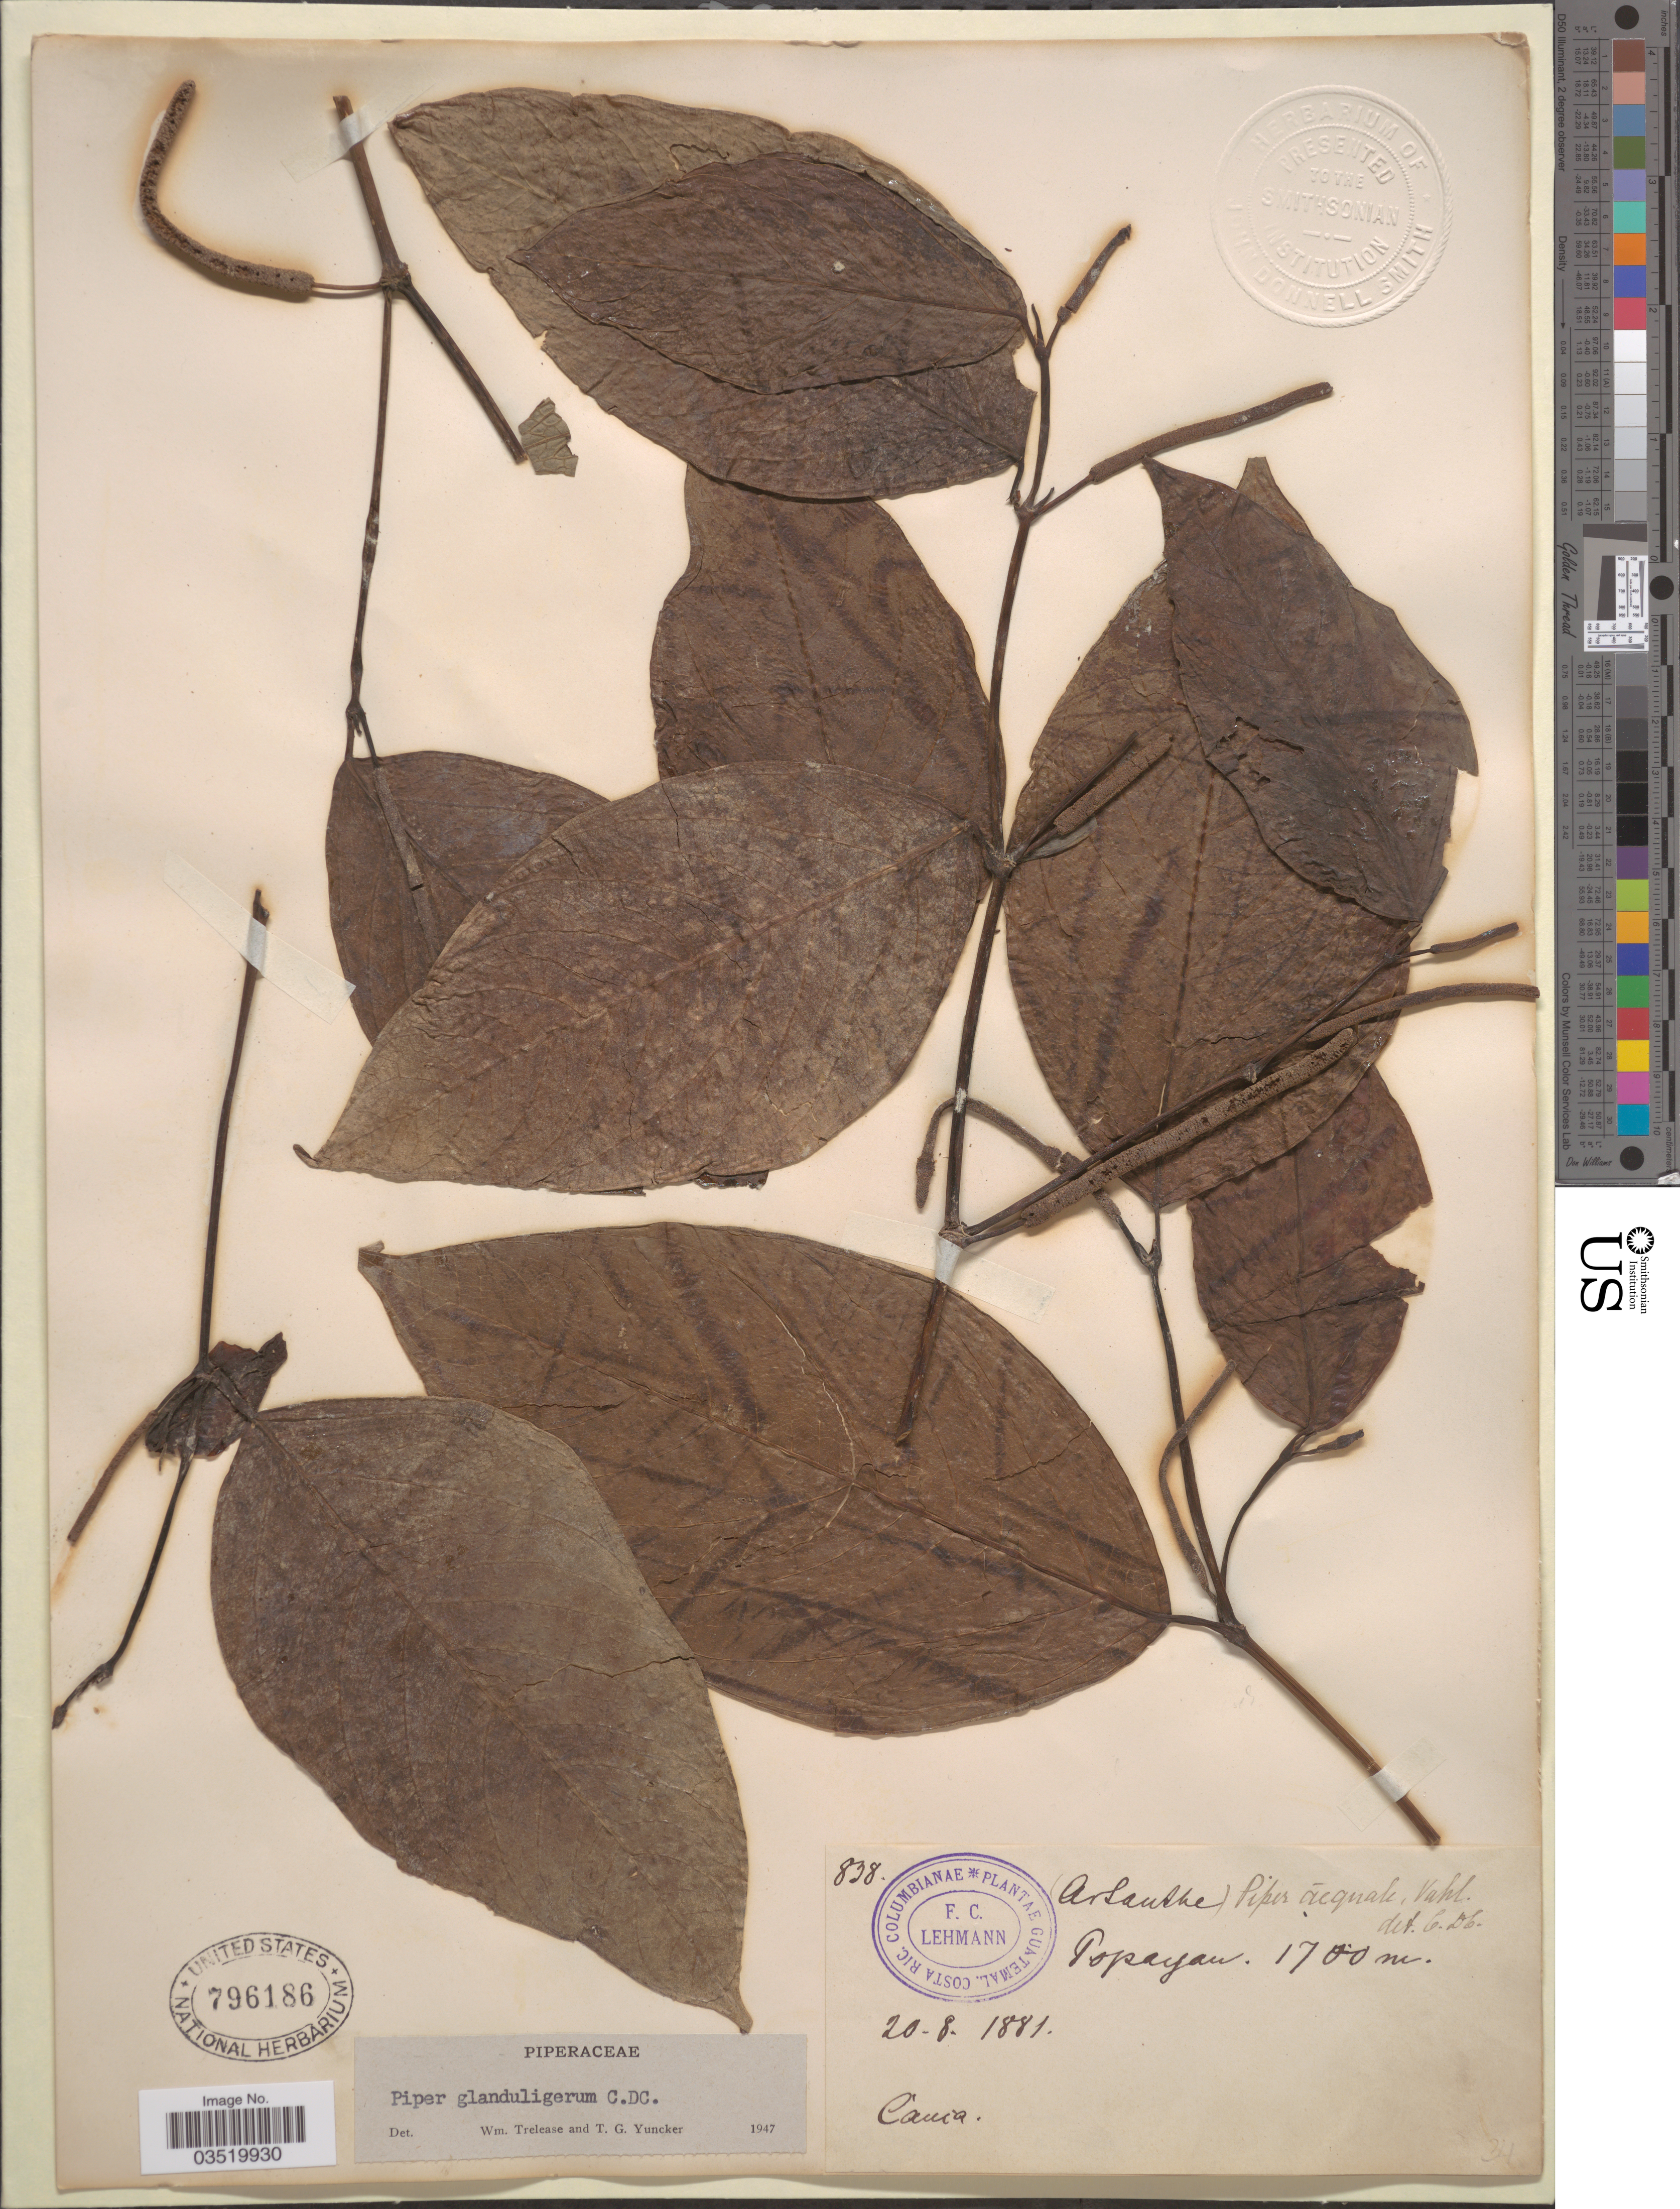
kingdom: Plantae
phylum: Tracheophyta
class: Magnoliopsida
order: Piperales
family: Piperaceae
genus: Piper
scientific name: Piper glanduligerum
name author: C. DC.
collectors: F. C. Lehmann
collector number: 838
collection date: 1881-08-20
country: Colombia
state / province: Cauca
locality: Popayan.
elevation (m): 1700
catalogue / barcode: US 796186